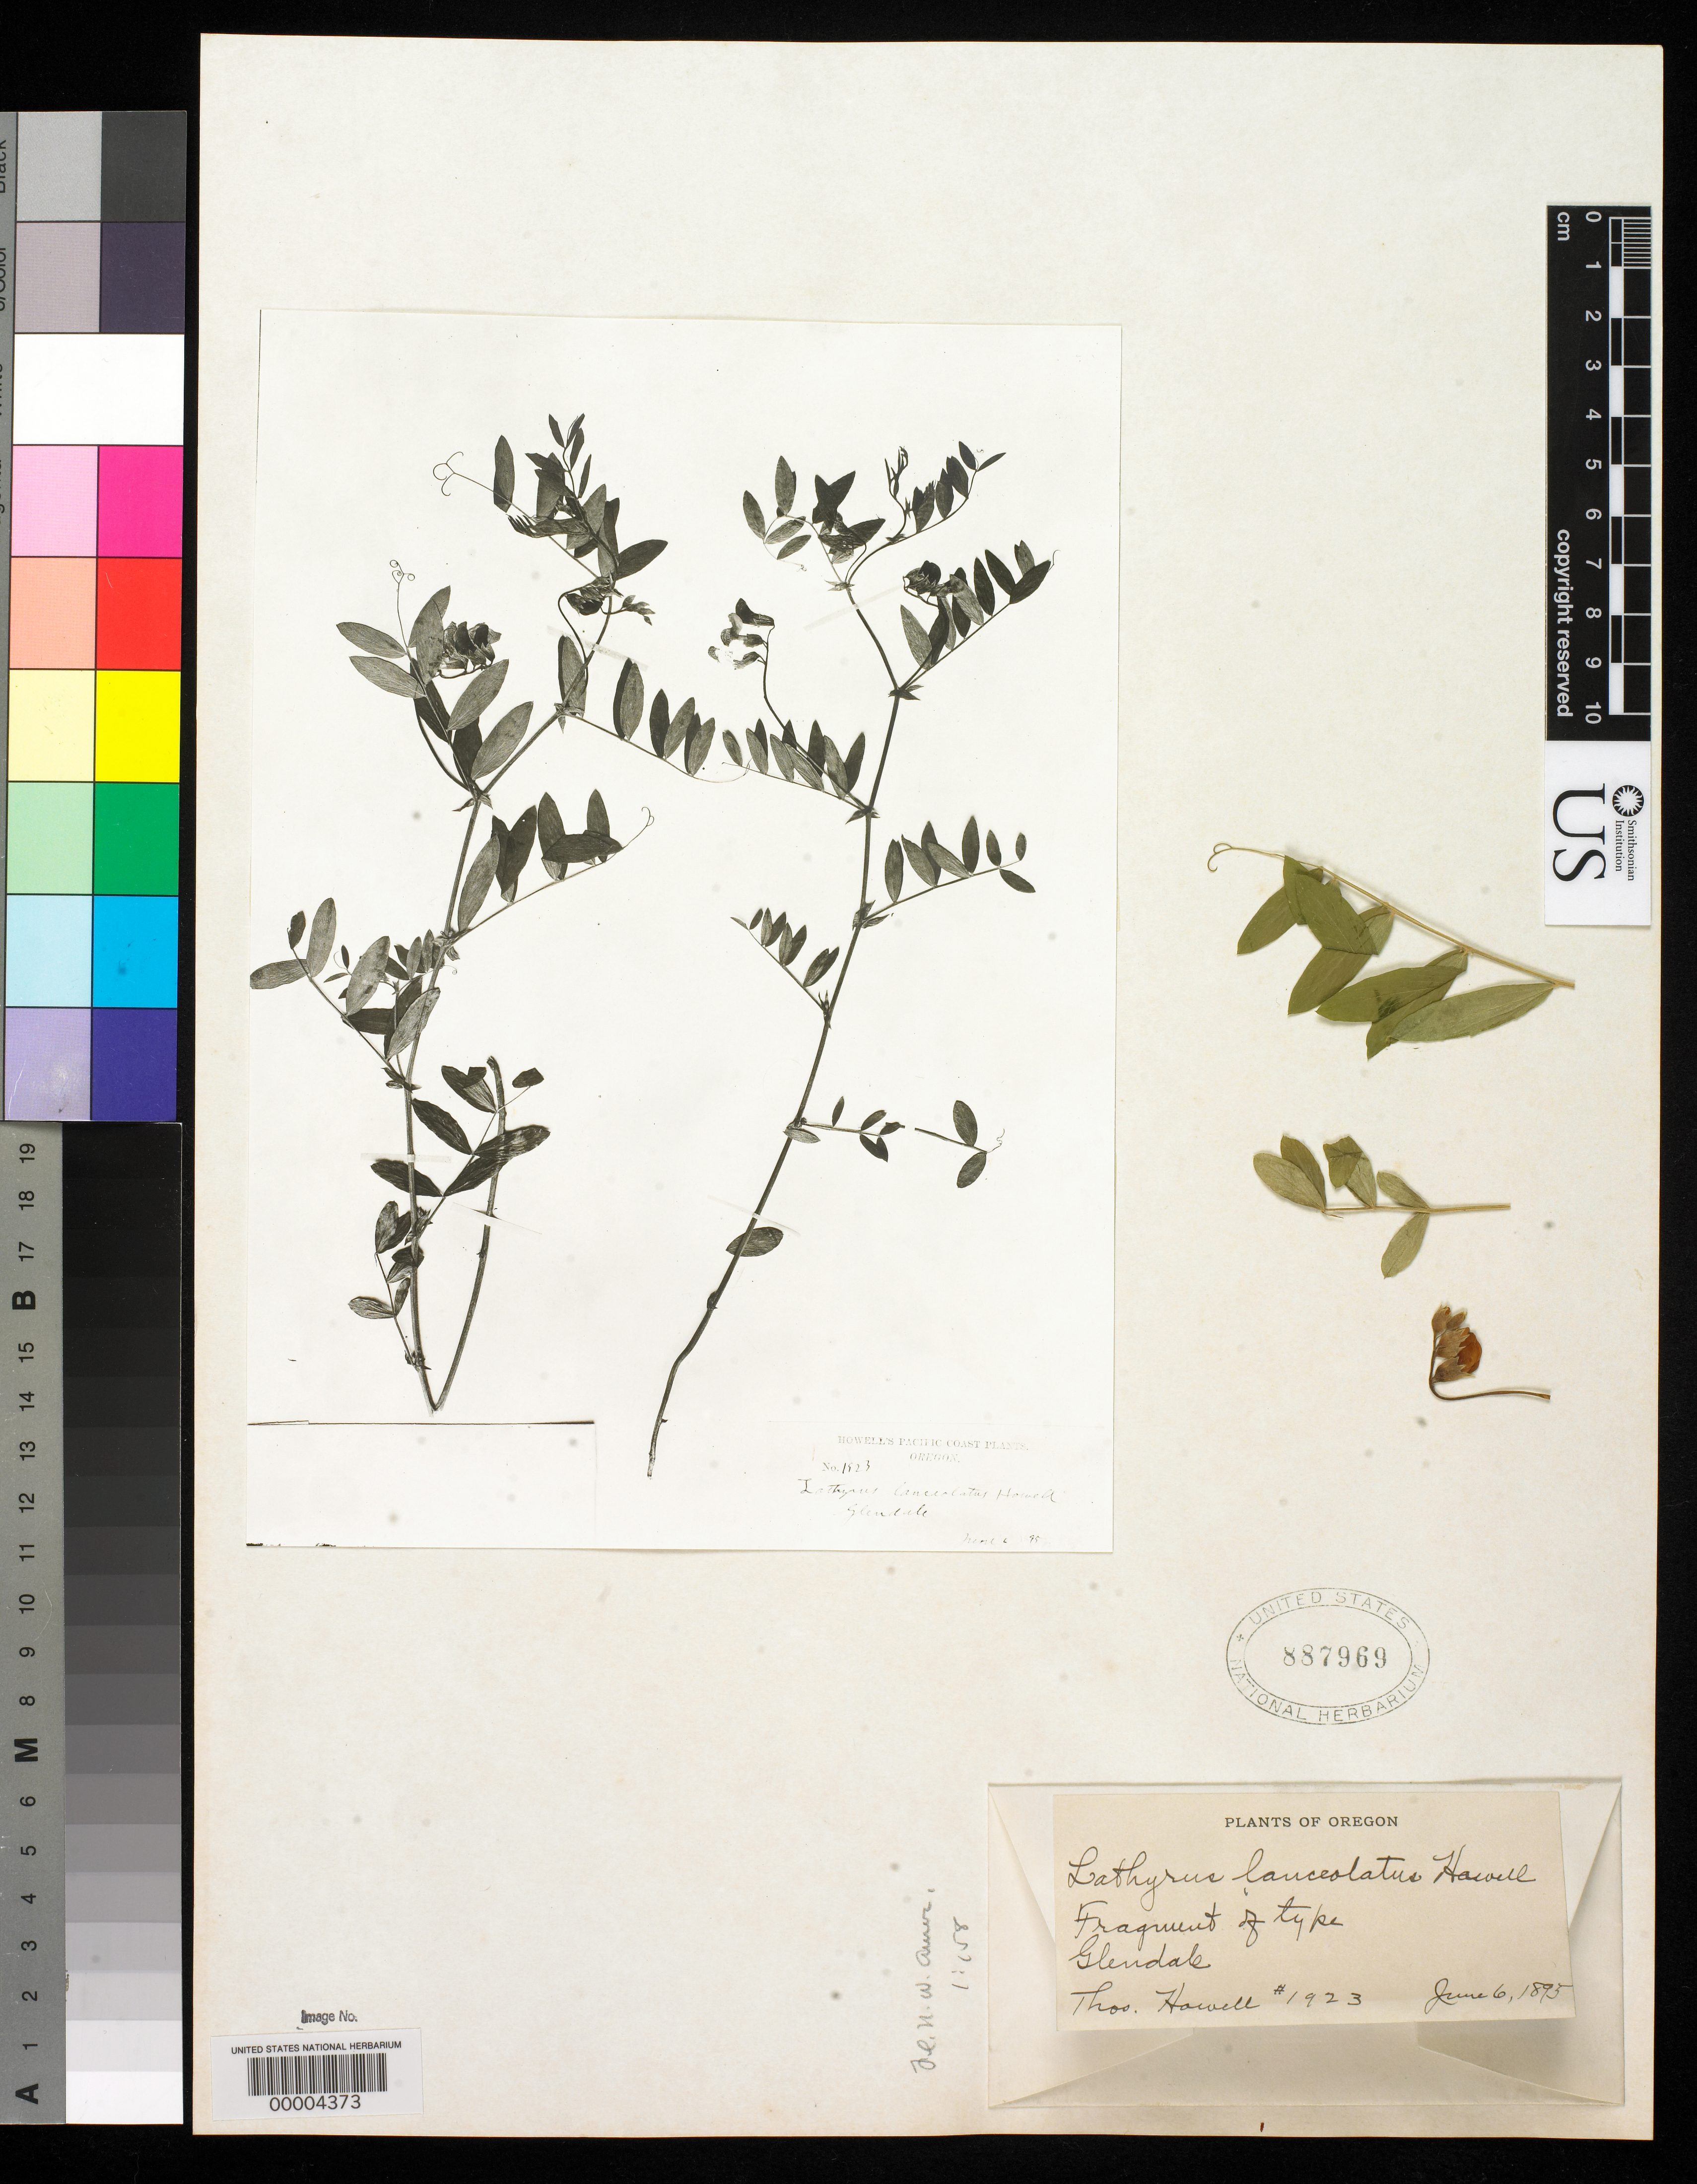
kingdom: Plantae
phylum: Tracheophyta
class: Magnoliopsida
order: Fabales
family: Fabaceae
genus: Lathyrus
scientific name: Lathyrus lanceolatus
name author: Howell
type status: Type Fragment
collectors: T. J. Howell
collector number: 1923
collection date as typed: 06 Jun 1895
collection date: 1895-06-06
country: United States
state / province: Oregon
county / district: Douglas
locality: Glendale.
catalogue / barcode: US 887969